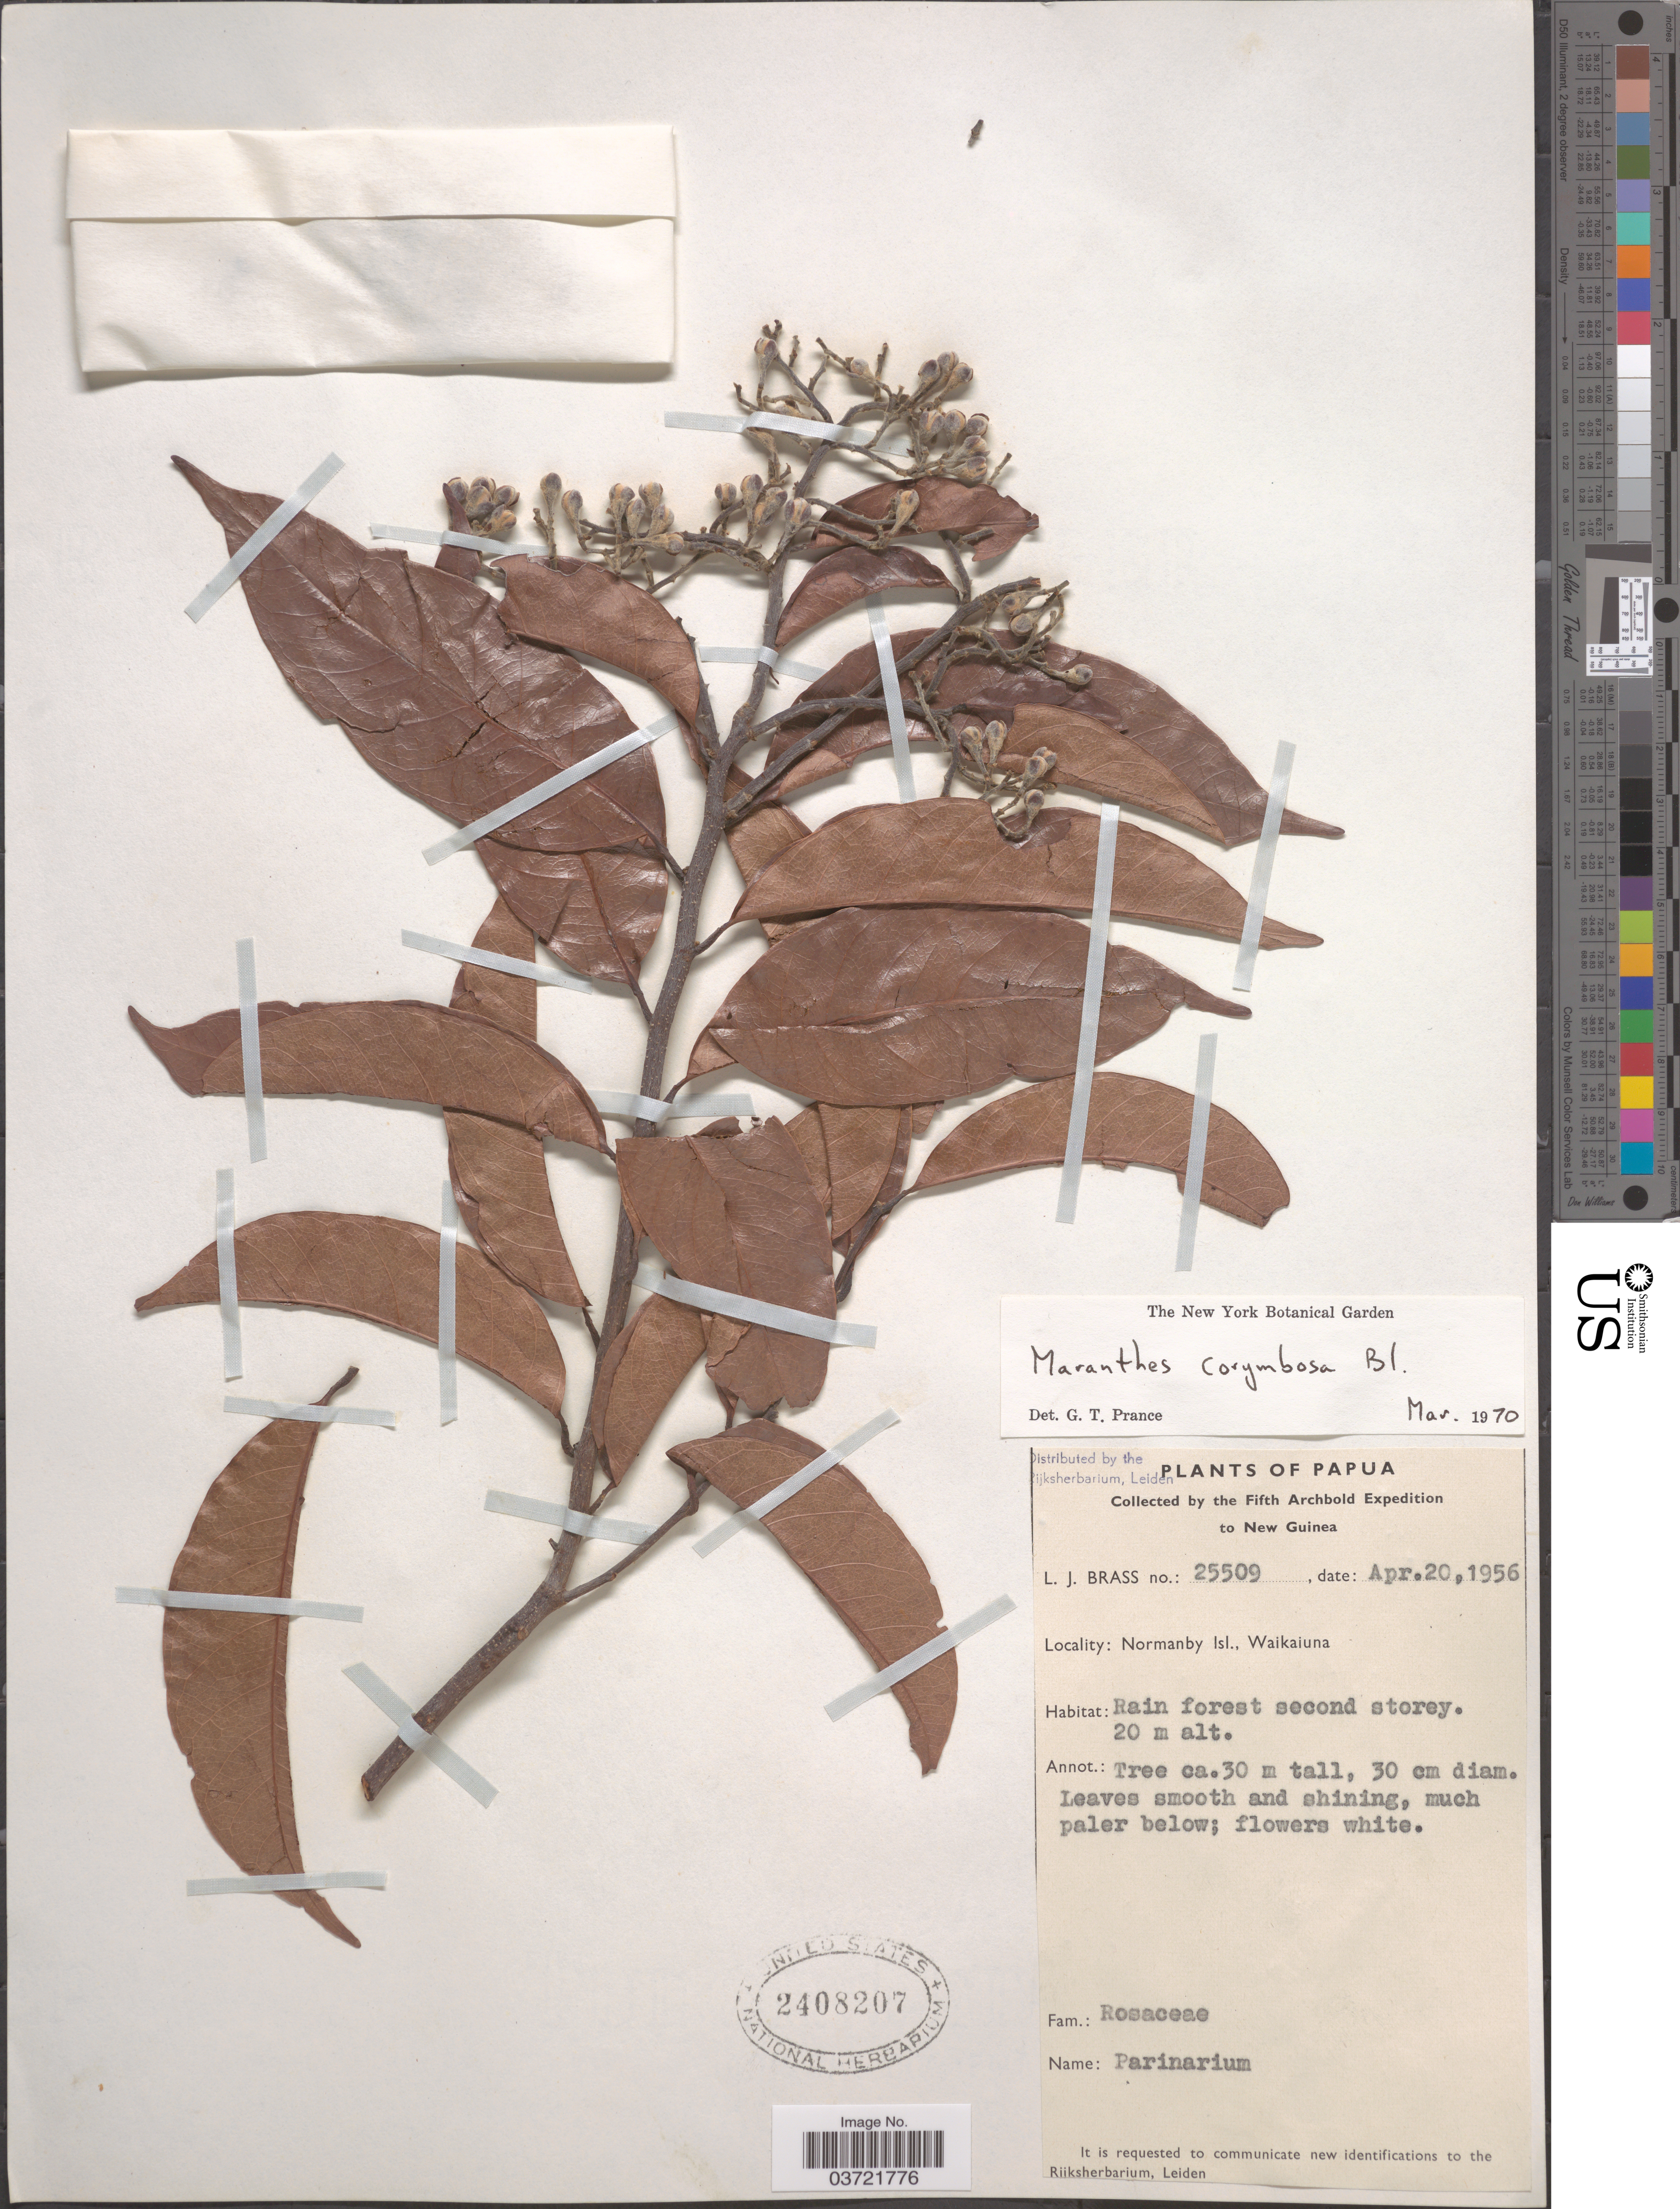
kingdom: Plantae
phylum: Tracheophyta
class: Magnoliopsida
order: Malpighiales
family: Chrysobalanaceae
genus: Maranthes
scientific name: Maranthes corymbosa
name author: Blume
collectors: L. J. Brass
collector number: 25509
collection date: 1956-04-20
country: Papua New Guinea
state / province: Milne Bay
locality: Papua. New Guinea. Normanby Isl., Waikaiuna.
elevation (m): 20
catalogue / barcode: US 2408207